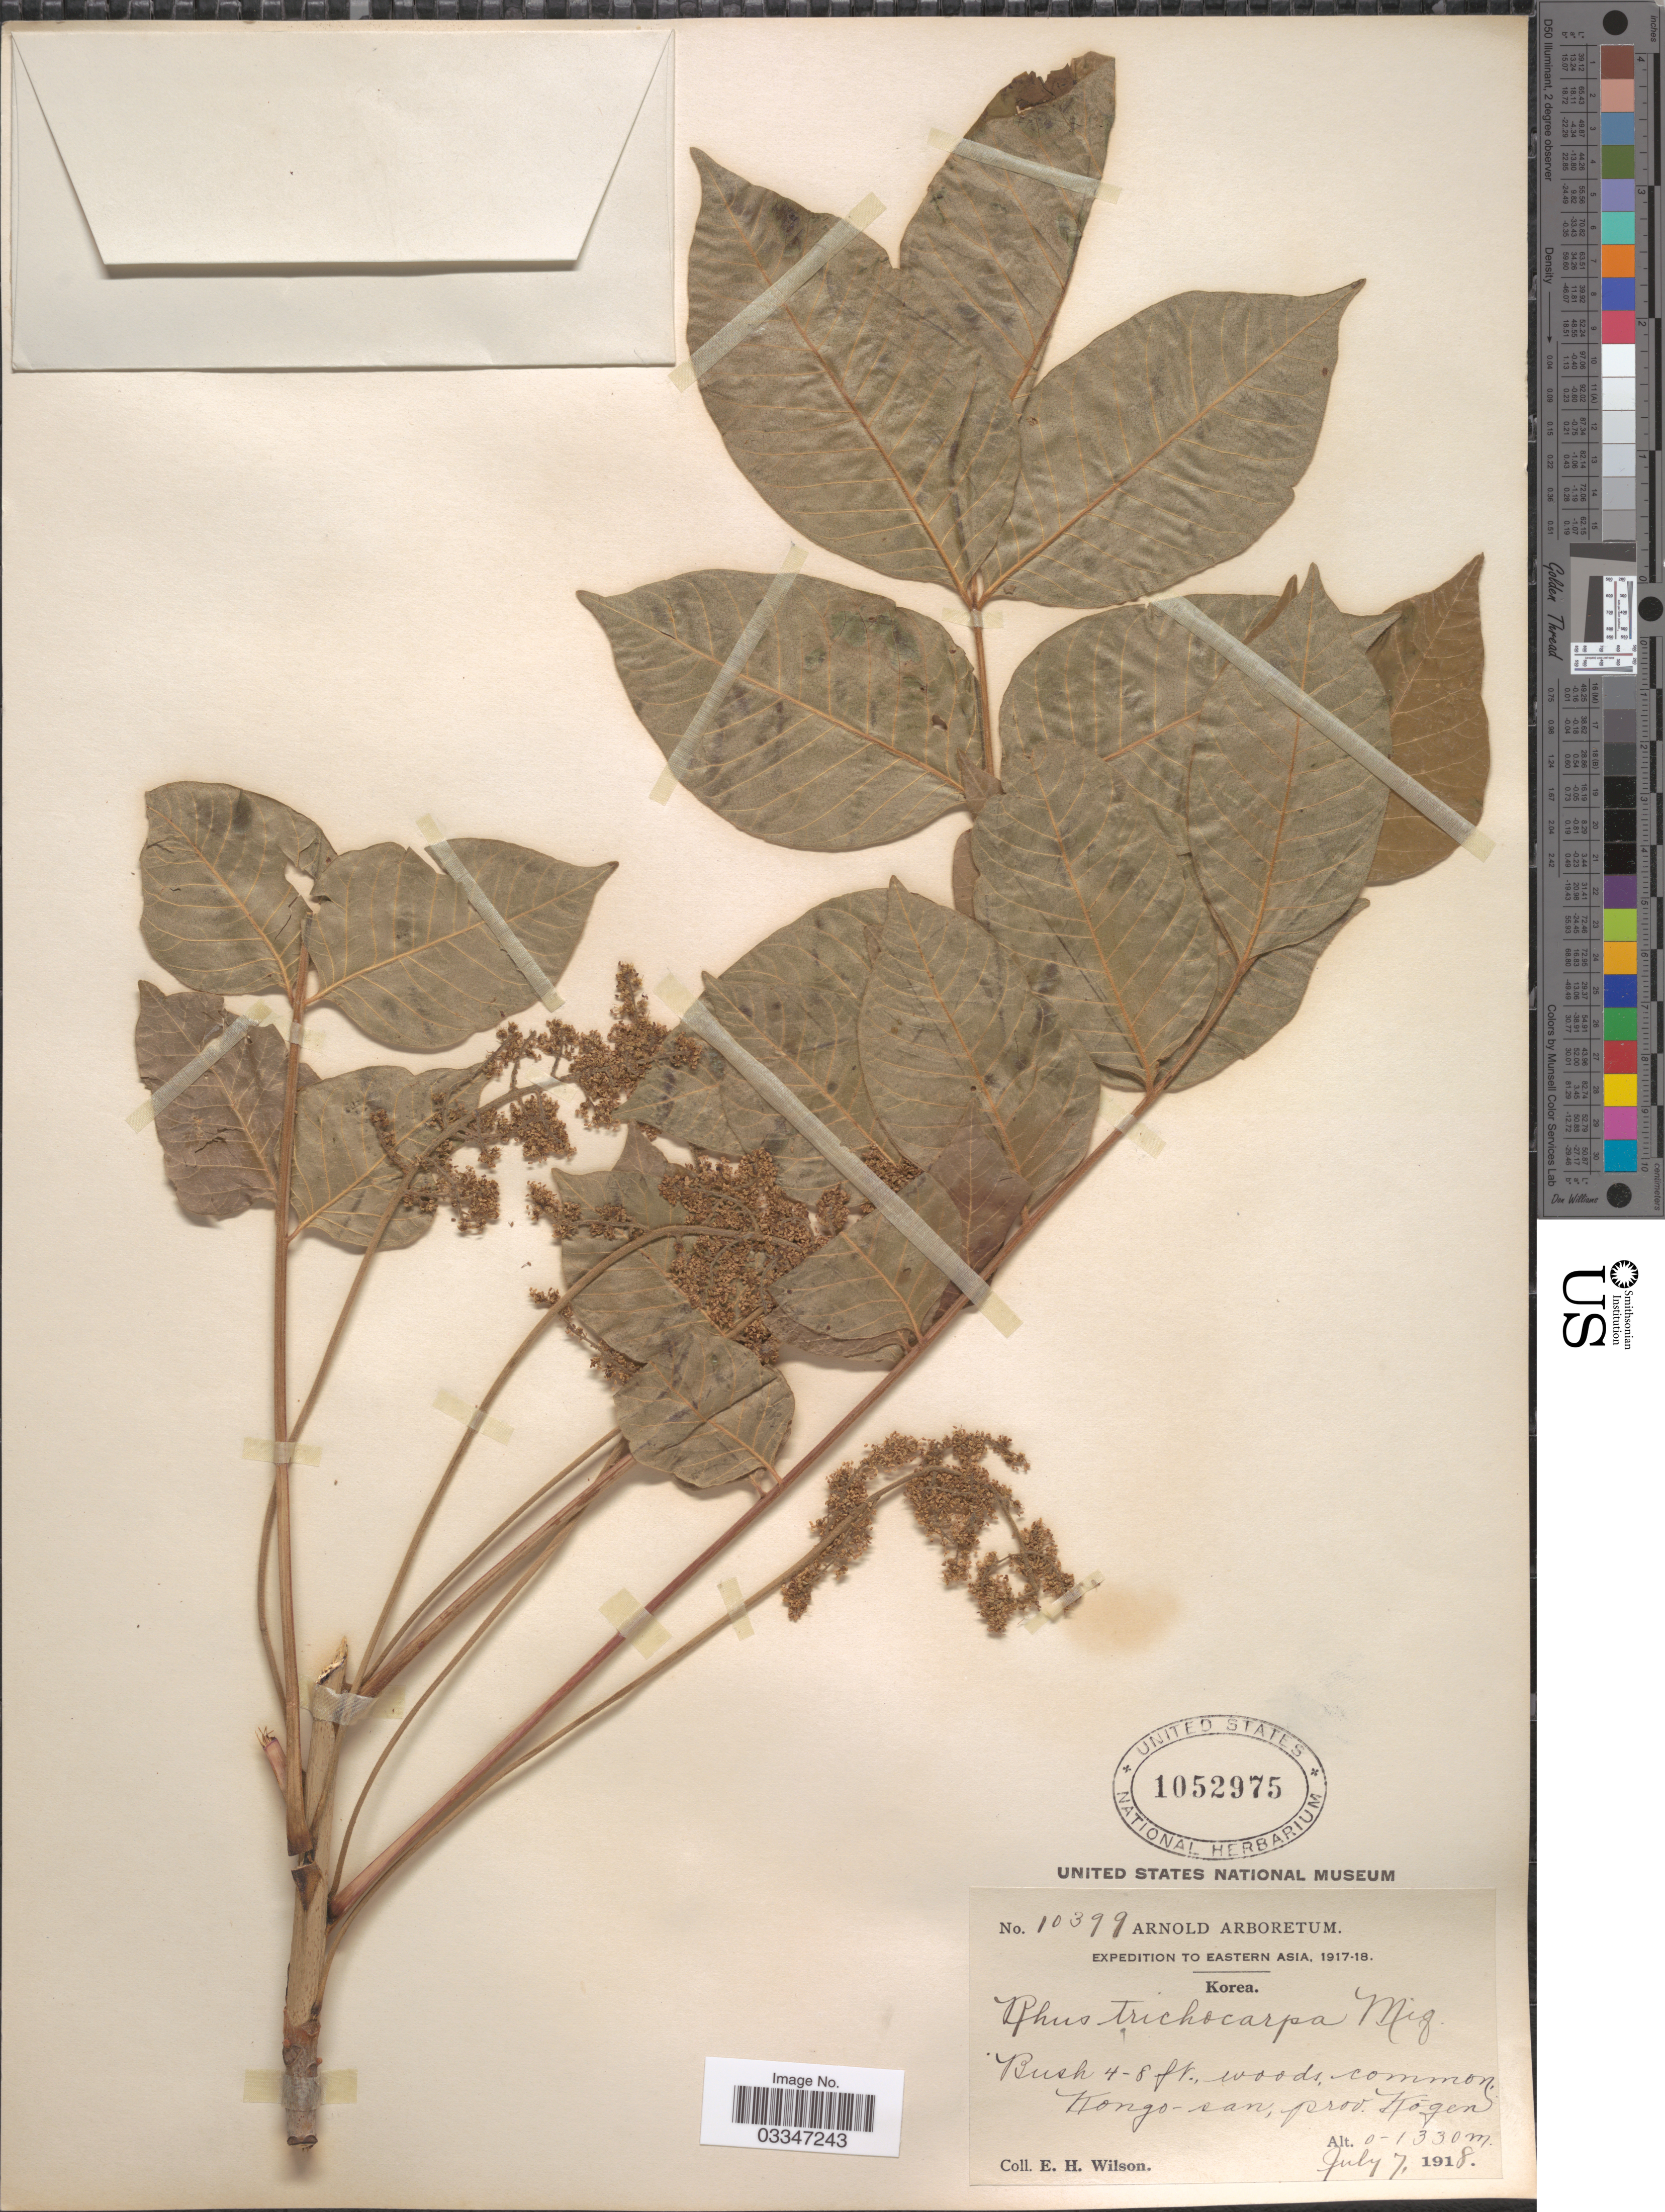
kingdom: Plantae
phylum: Tracheophyta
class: Magnoliopsida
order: Sapindales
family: Anacardiaceae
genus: Rhus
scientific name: Rhus trichocarpa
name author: Miq.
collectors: E. Wilson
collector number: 10399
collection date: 1918-07-07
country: North Korea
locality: Eastern Asia. Kongo-san, prov. Kógen.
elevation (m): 0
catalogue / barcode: US 1052975